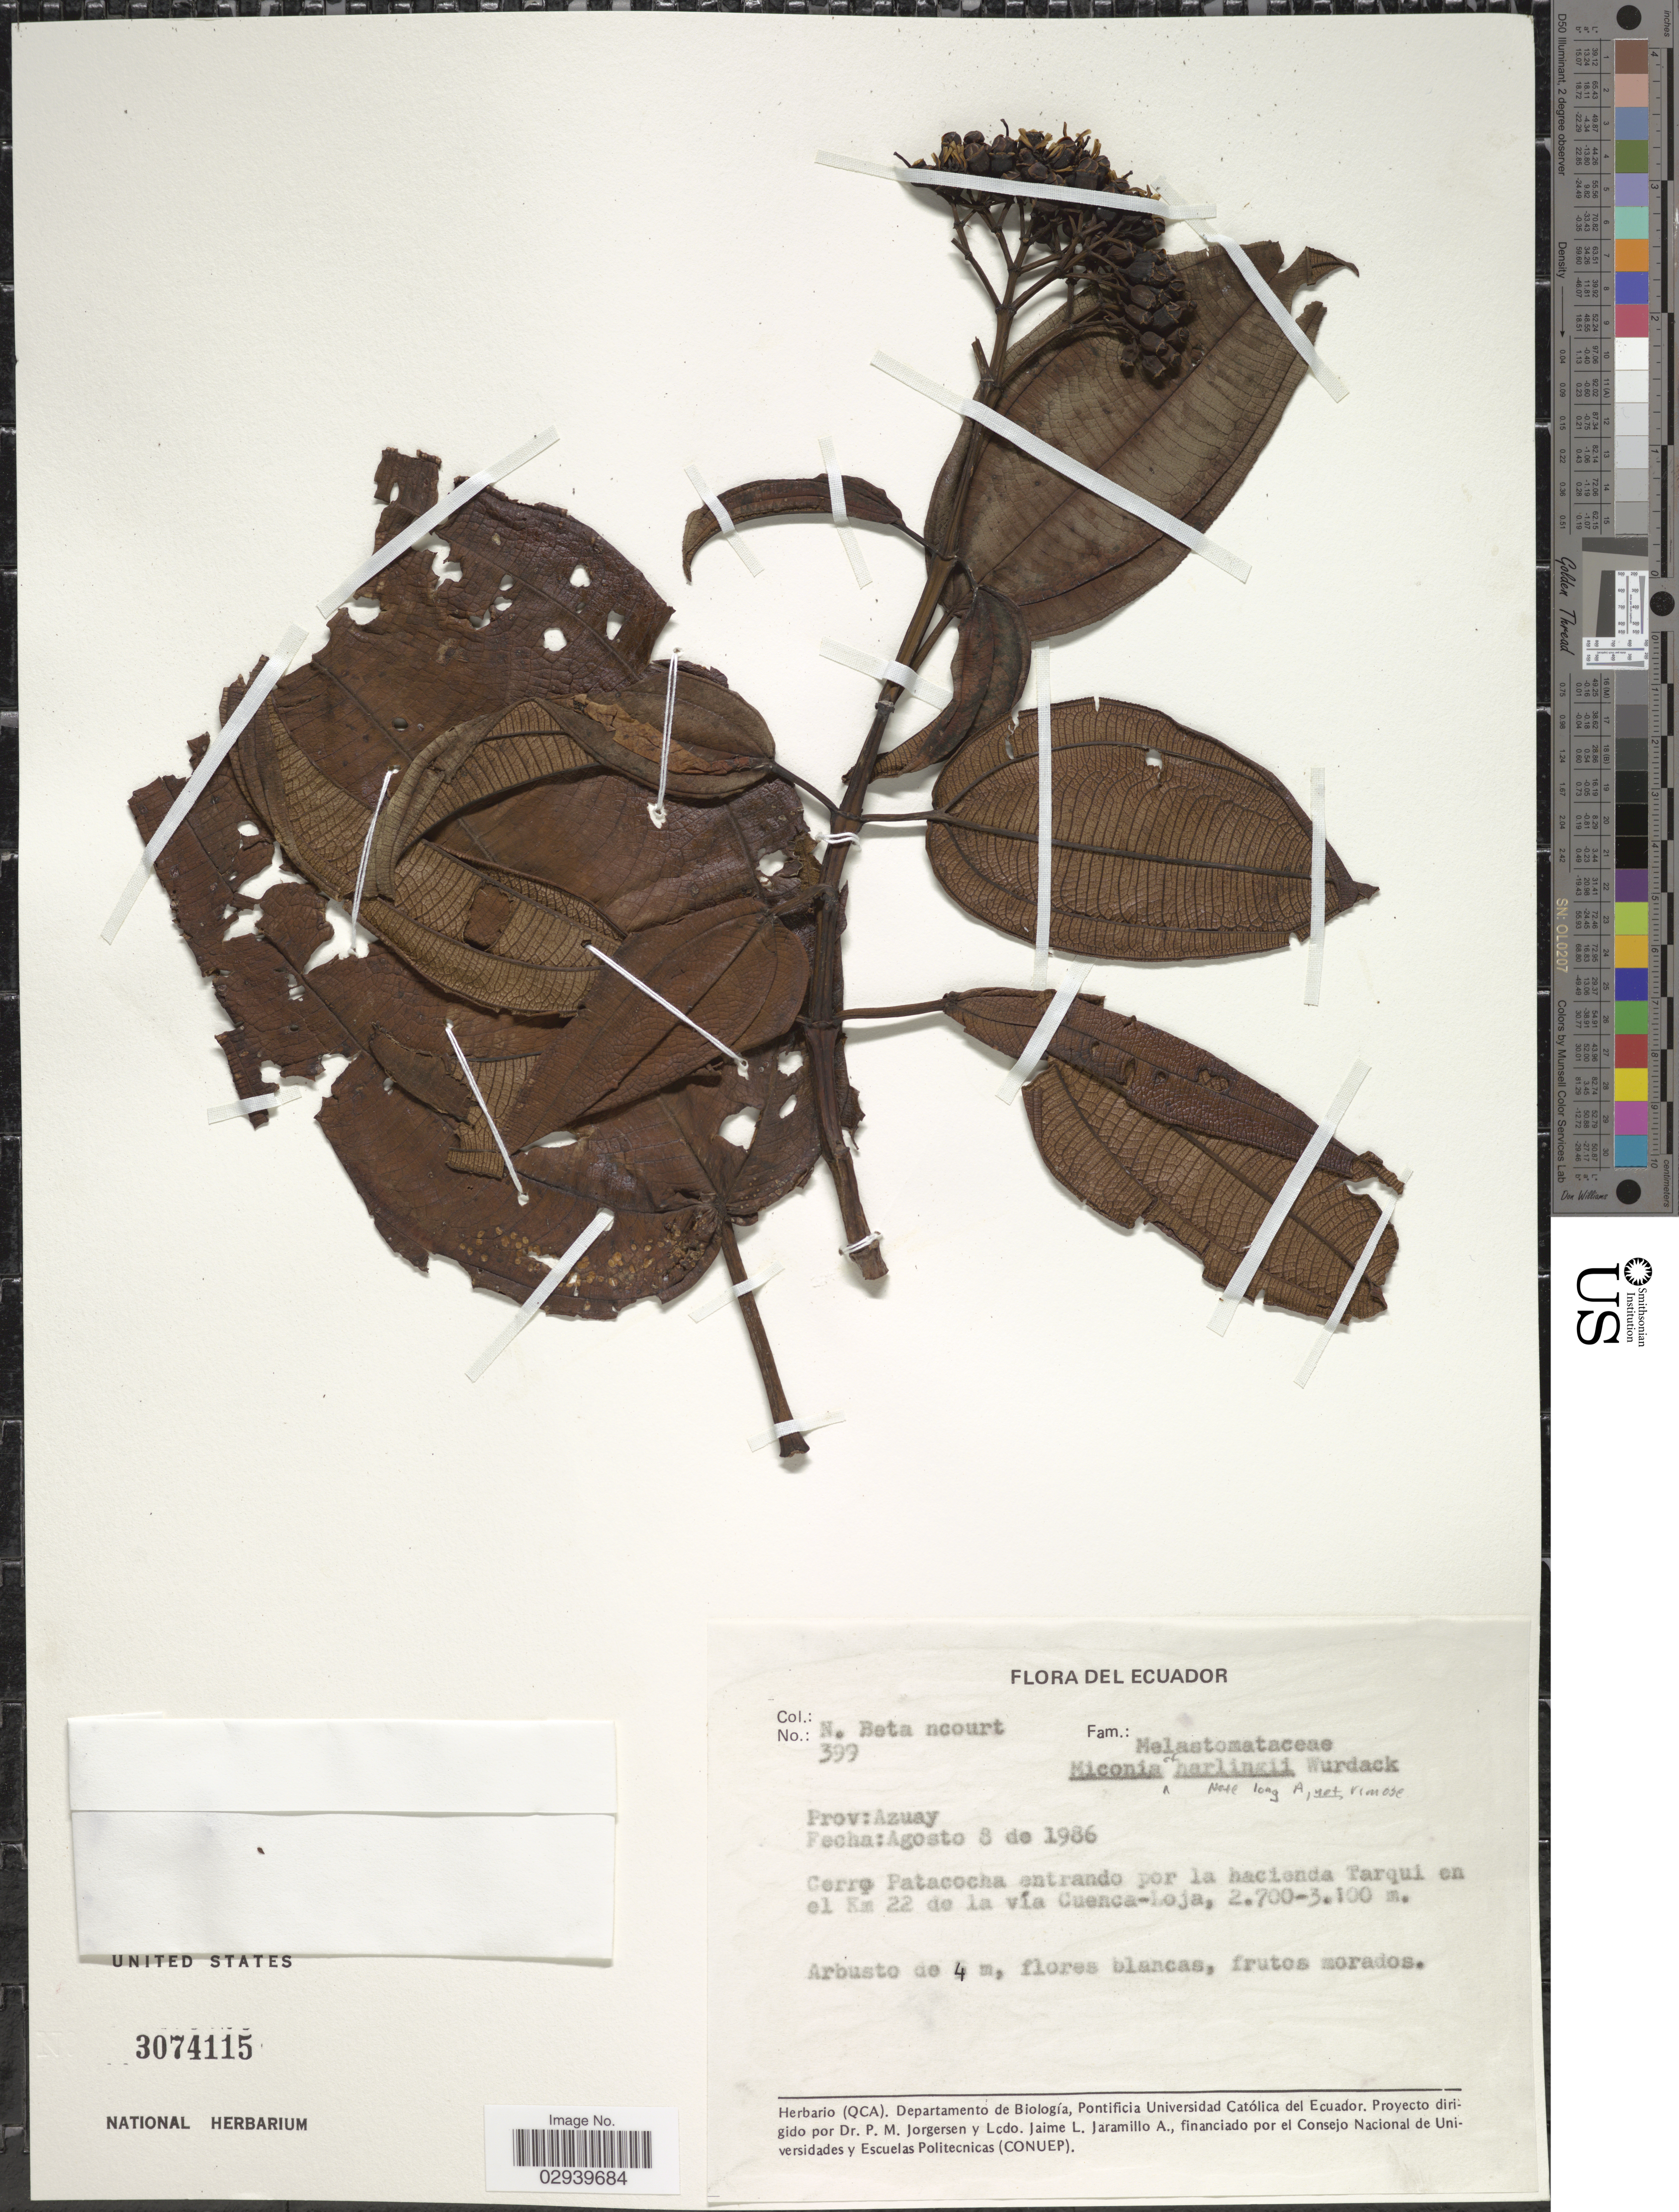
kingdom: Plantae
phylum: Tracheophyta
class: Magnoliopsida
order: Myrtales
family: Melastomataceae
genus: Miconia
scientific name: Miconia harlingii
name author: Wurdack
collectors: N. Betancourt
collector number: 399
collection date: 1986-08-08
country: Ecuador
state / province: Azuay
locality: Cerro Patacocha entrando por la hacienda Tarqui en el Km 22 de la vía Cuenca-Loja.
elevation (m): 2700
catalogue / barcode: US 3074115